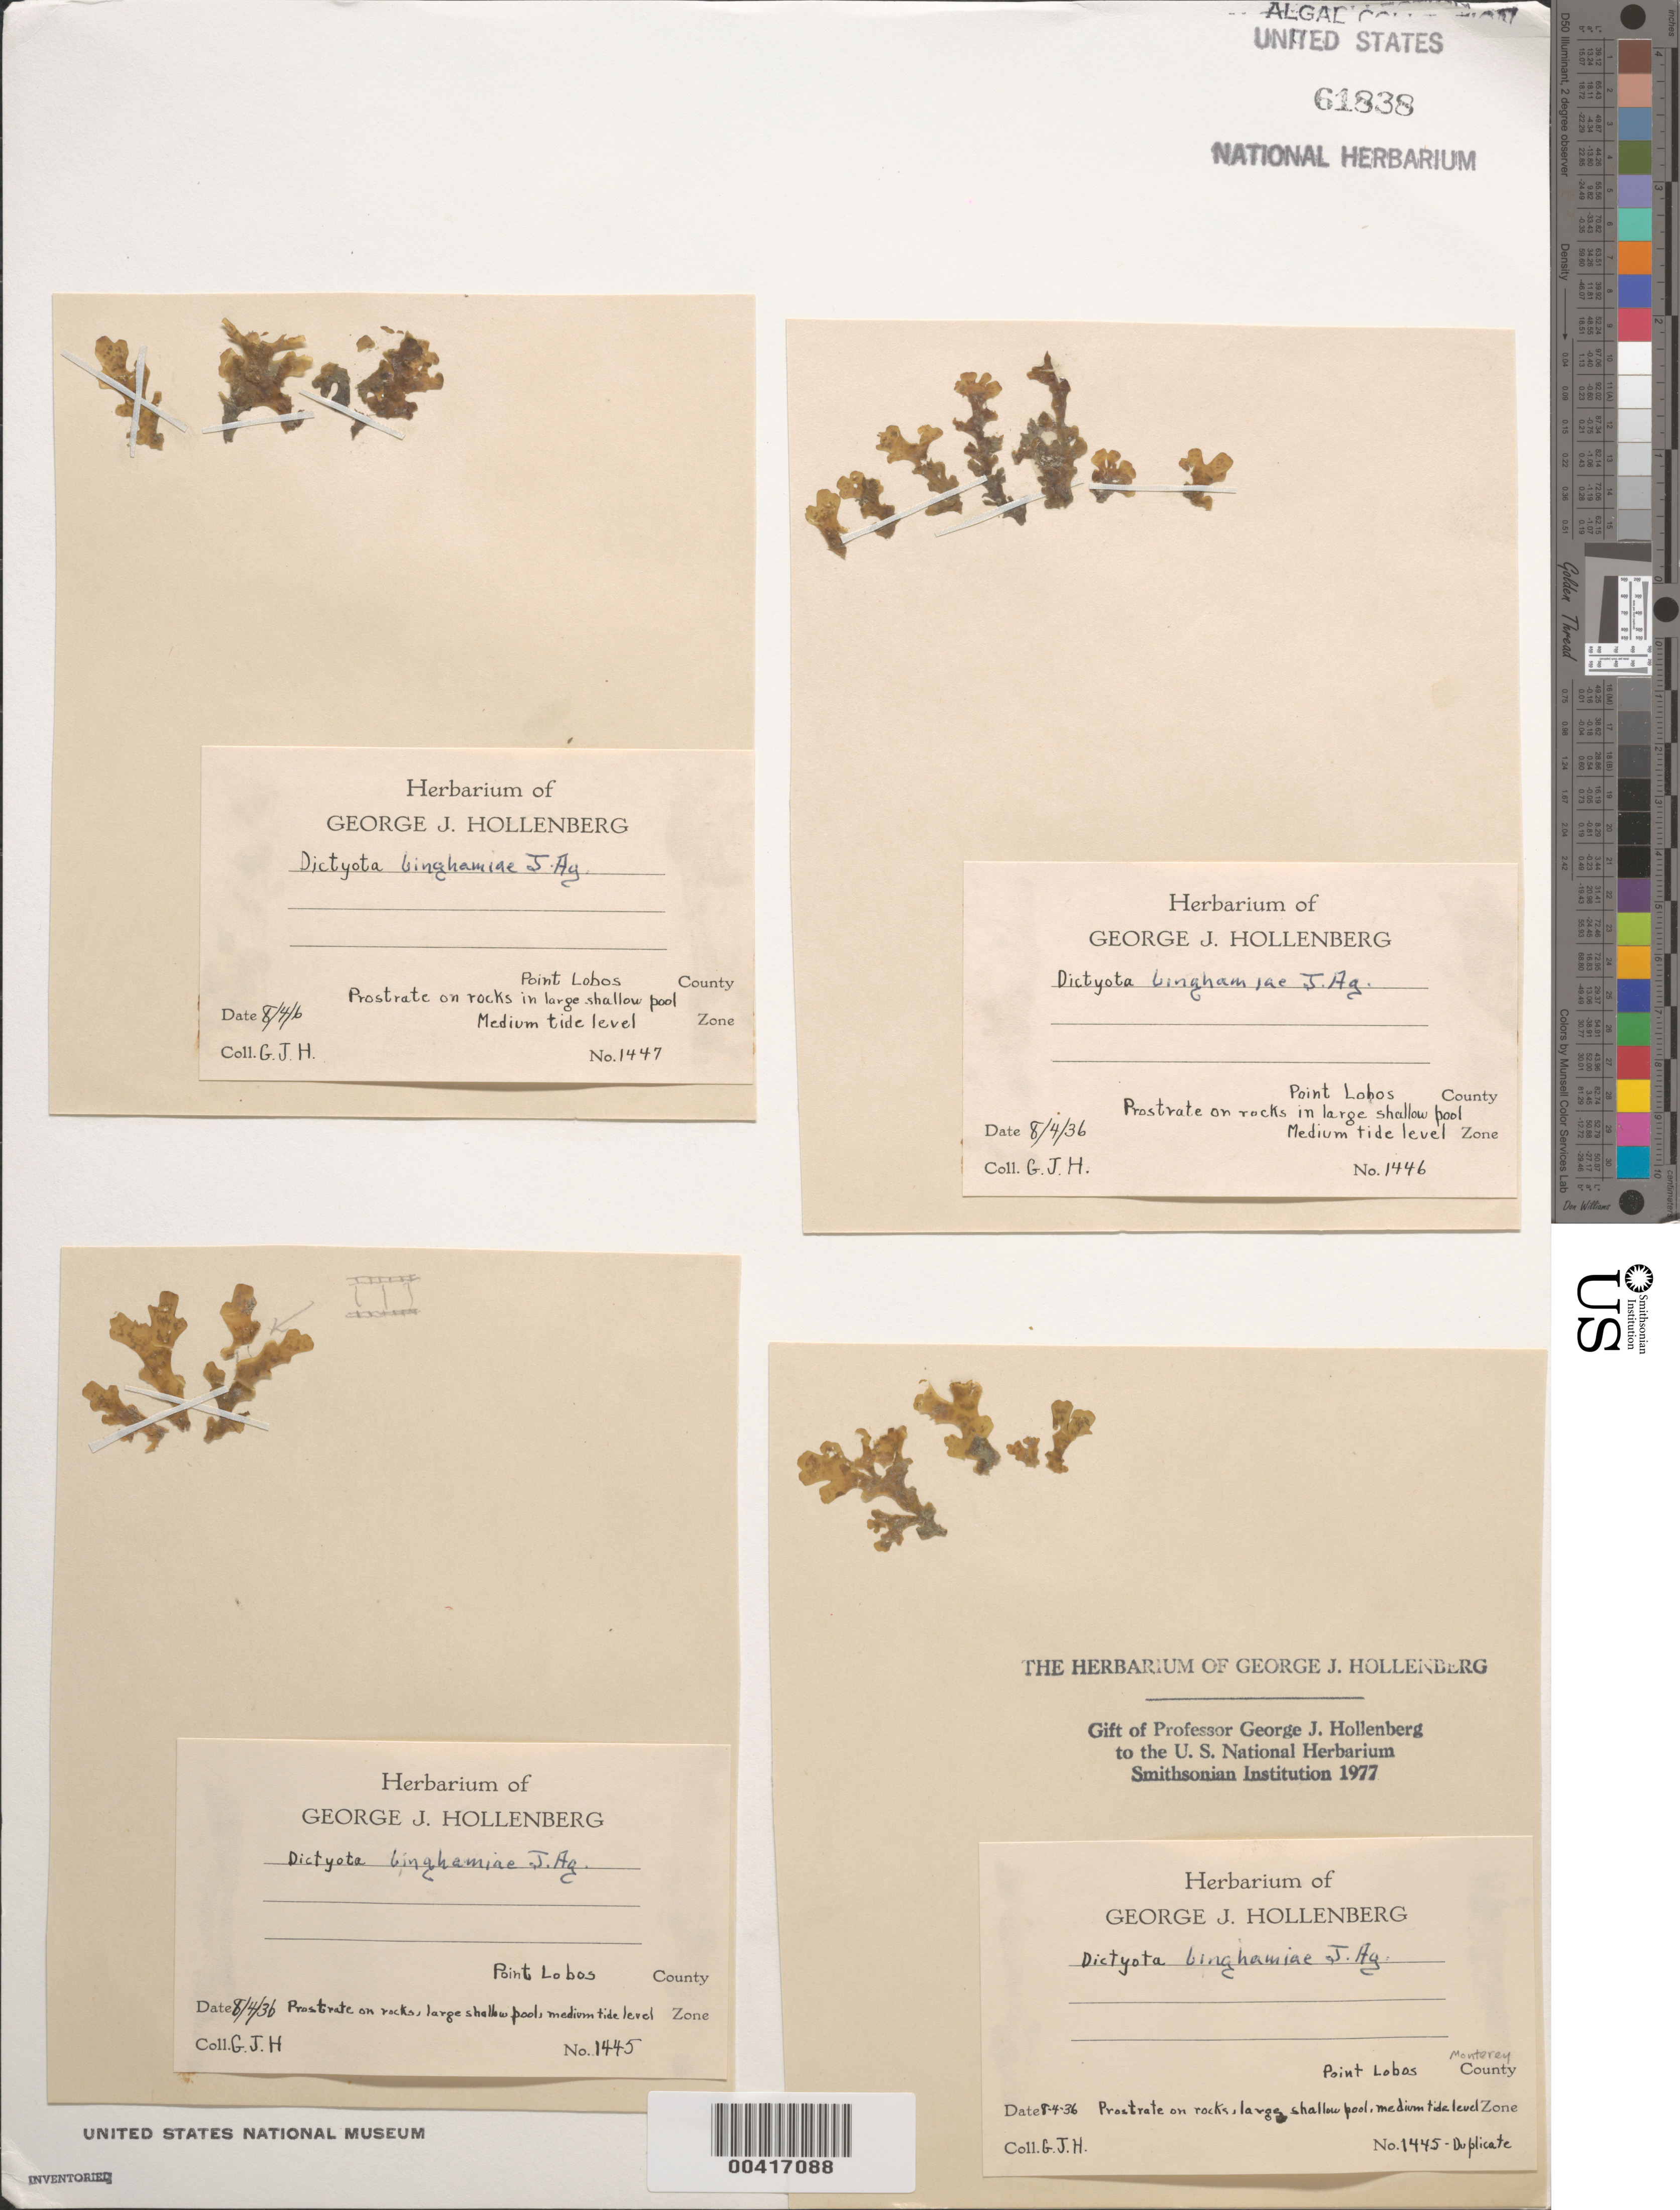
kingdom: Chromista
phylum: Ochrophyta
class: Phaeophyceae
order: Dictyotales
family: Dictyotaceae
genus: Dictyota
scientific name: Dictyota binghamiae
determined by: Hollenberg, George J.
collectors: G. Hollenberg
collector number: GJH 1445 & GJH 1446 & GJH 1447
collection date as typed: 04 Aug 1936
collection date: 1936-08-04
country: United States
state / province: California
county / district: Monterey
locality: Point Lobos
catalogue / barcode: US 61838